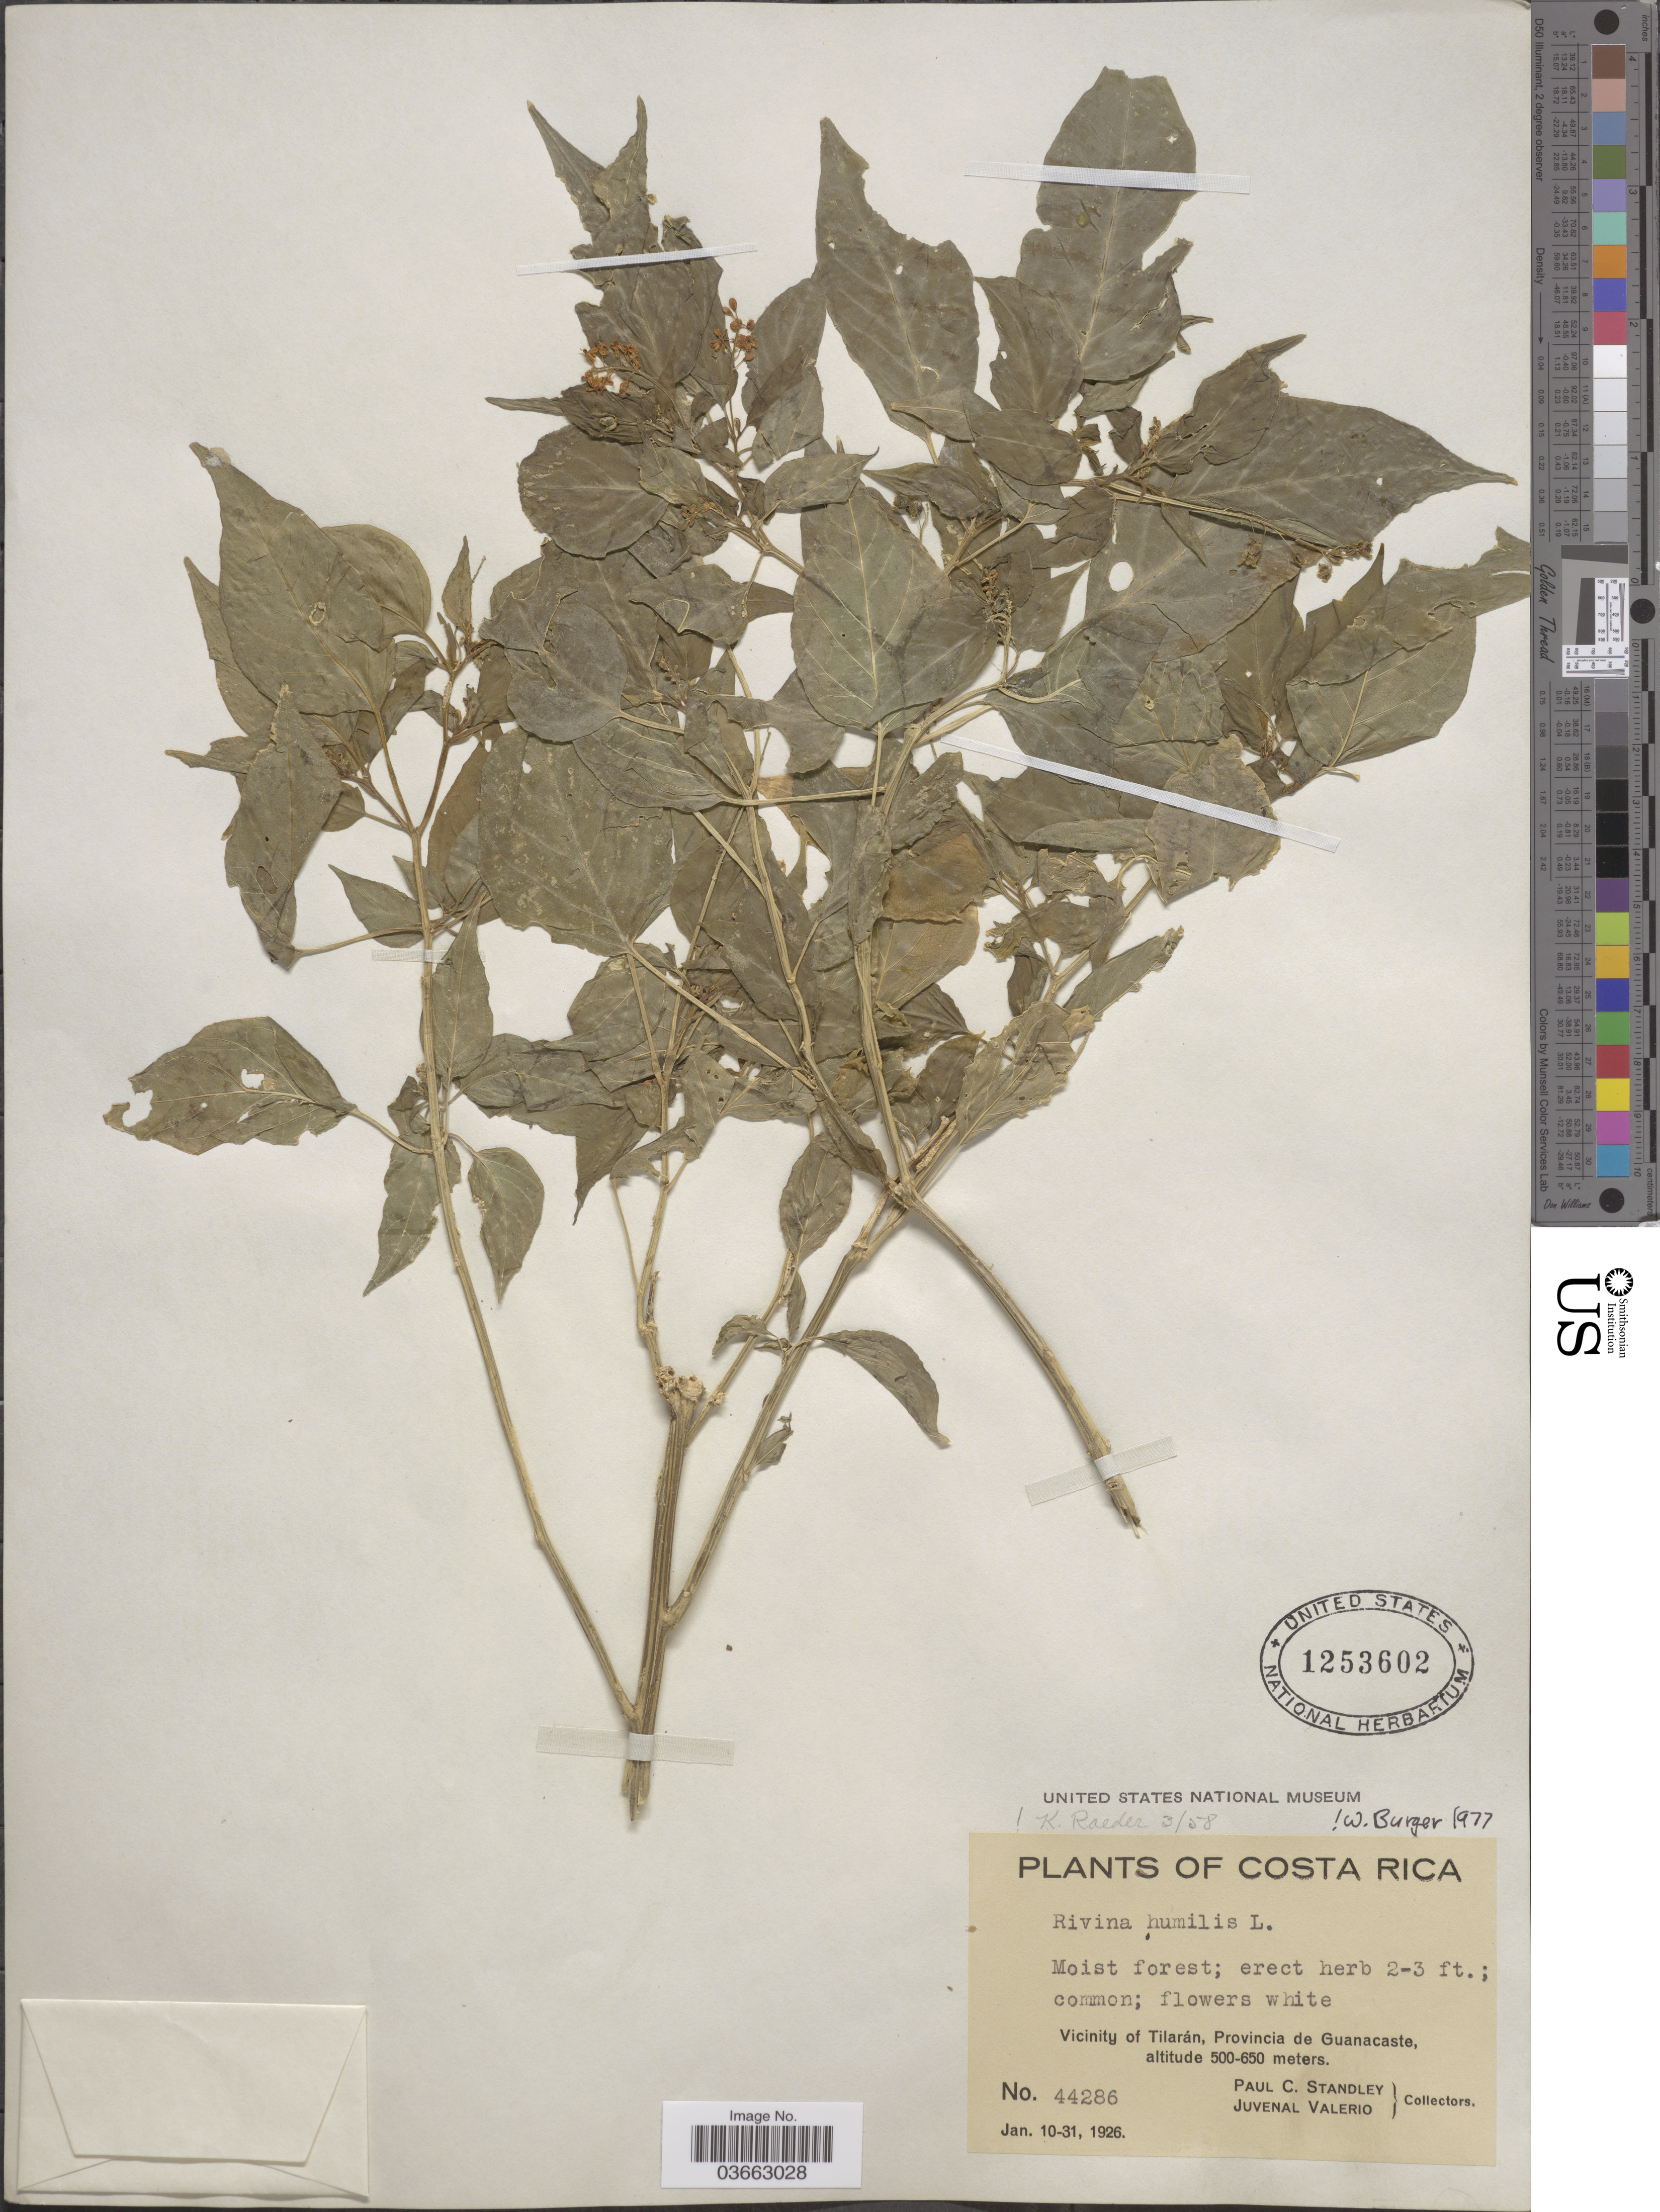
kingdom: Plantae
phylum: Tracheophyta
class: Magnoliopsida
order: Caryophyllales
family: Phytolaccaceae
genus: Rivina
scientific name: Rivina humilis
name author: L.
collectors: P. C. Standley & J. Valerio R.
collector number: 44286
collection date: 1926-01-10/1926-01-31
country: Costa Rica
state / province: Guanacaste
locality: Vicinity of Tilarán.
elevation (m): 500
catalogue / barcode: US 1253602